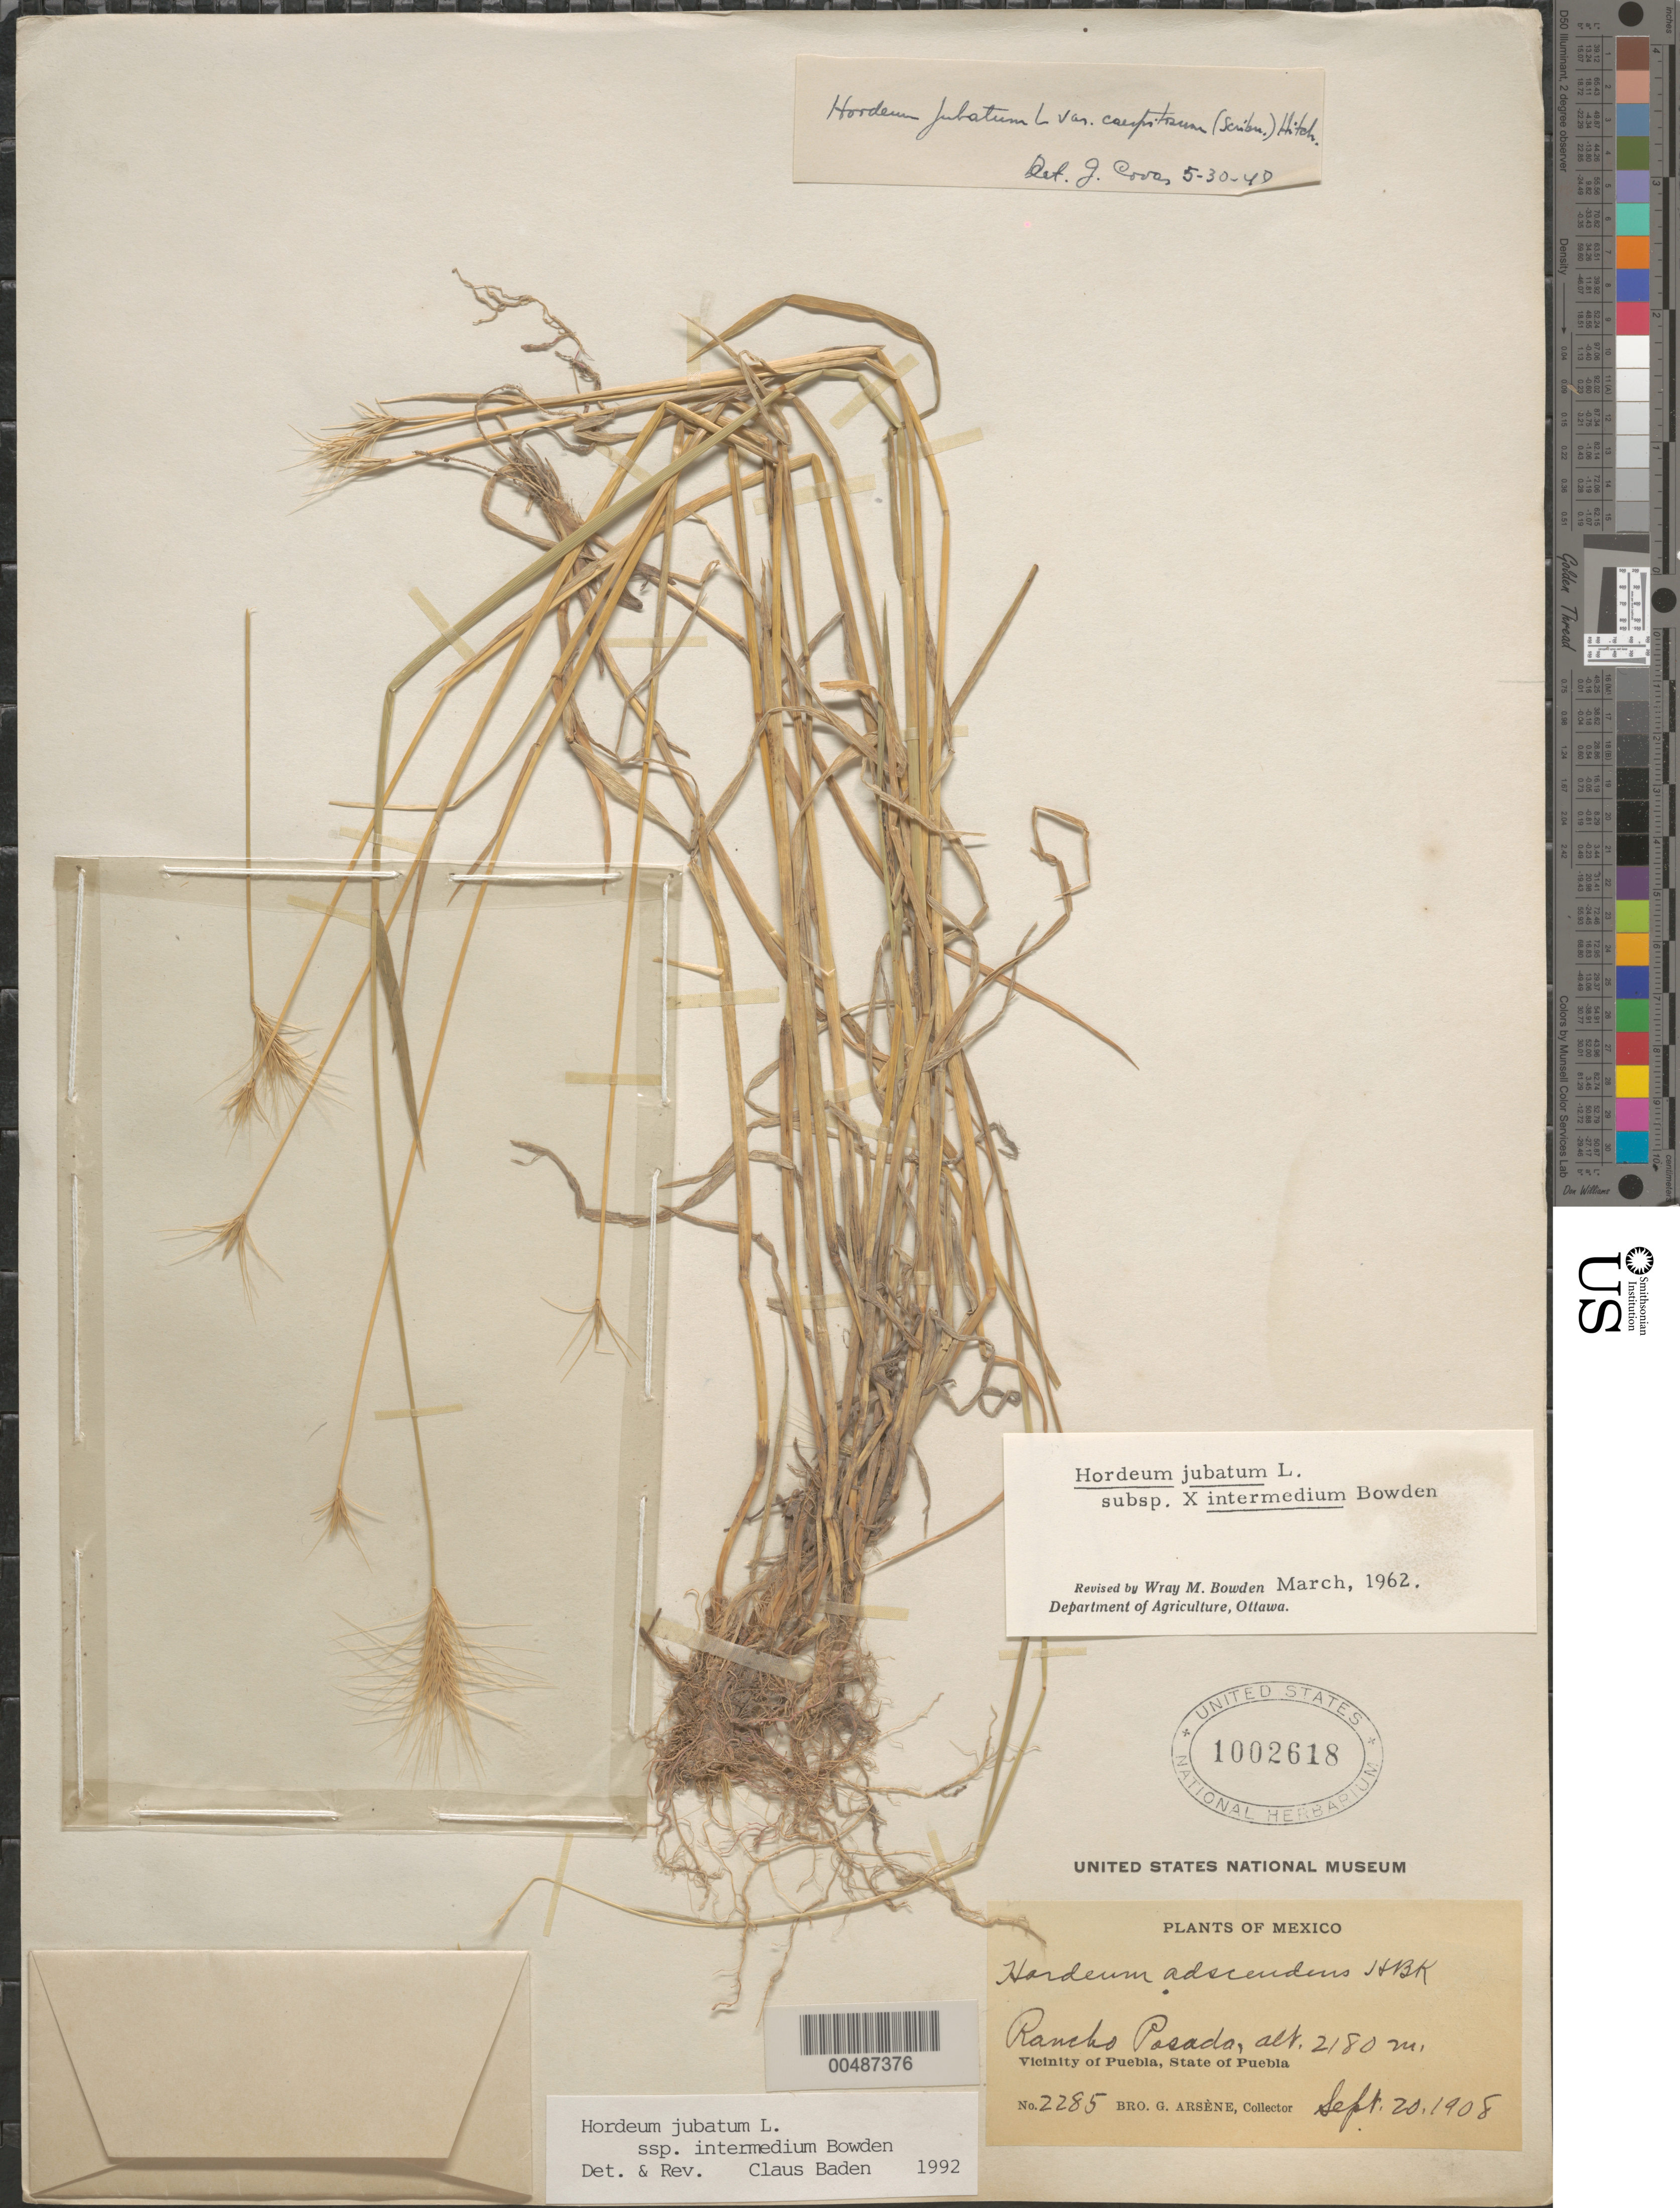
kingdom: Plantae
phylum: Tracheophyta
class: Liliopsida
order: Poales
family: Poaceae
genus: Hordeum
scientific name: Hordeum jubatum subsp. intermedium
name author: Bowden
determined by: Baden, C.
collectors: Bro. G. Arsène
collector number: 2285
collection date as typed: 20 Sep 1908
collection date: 1908-09-20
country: Mexico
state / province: Puebla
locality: Vicinity of Puebla, Rancho Posada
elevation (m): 2180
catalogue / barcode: US 1002618